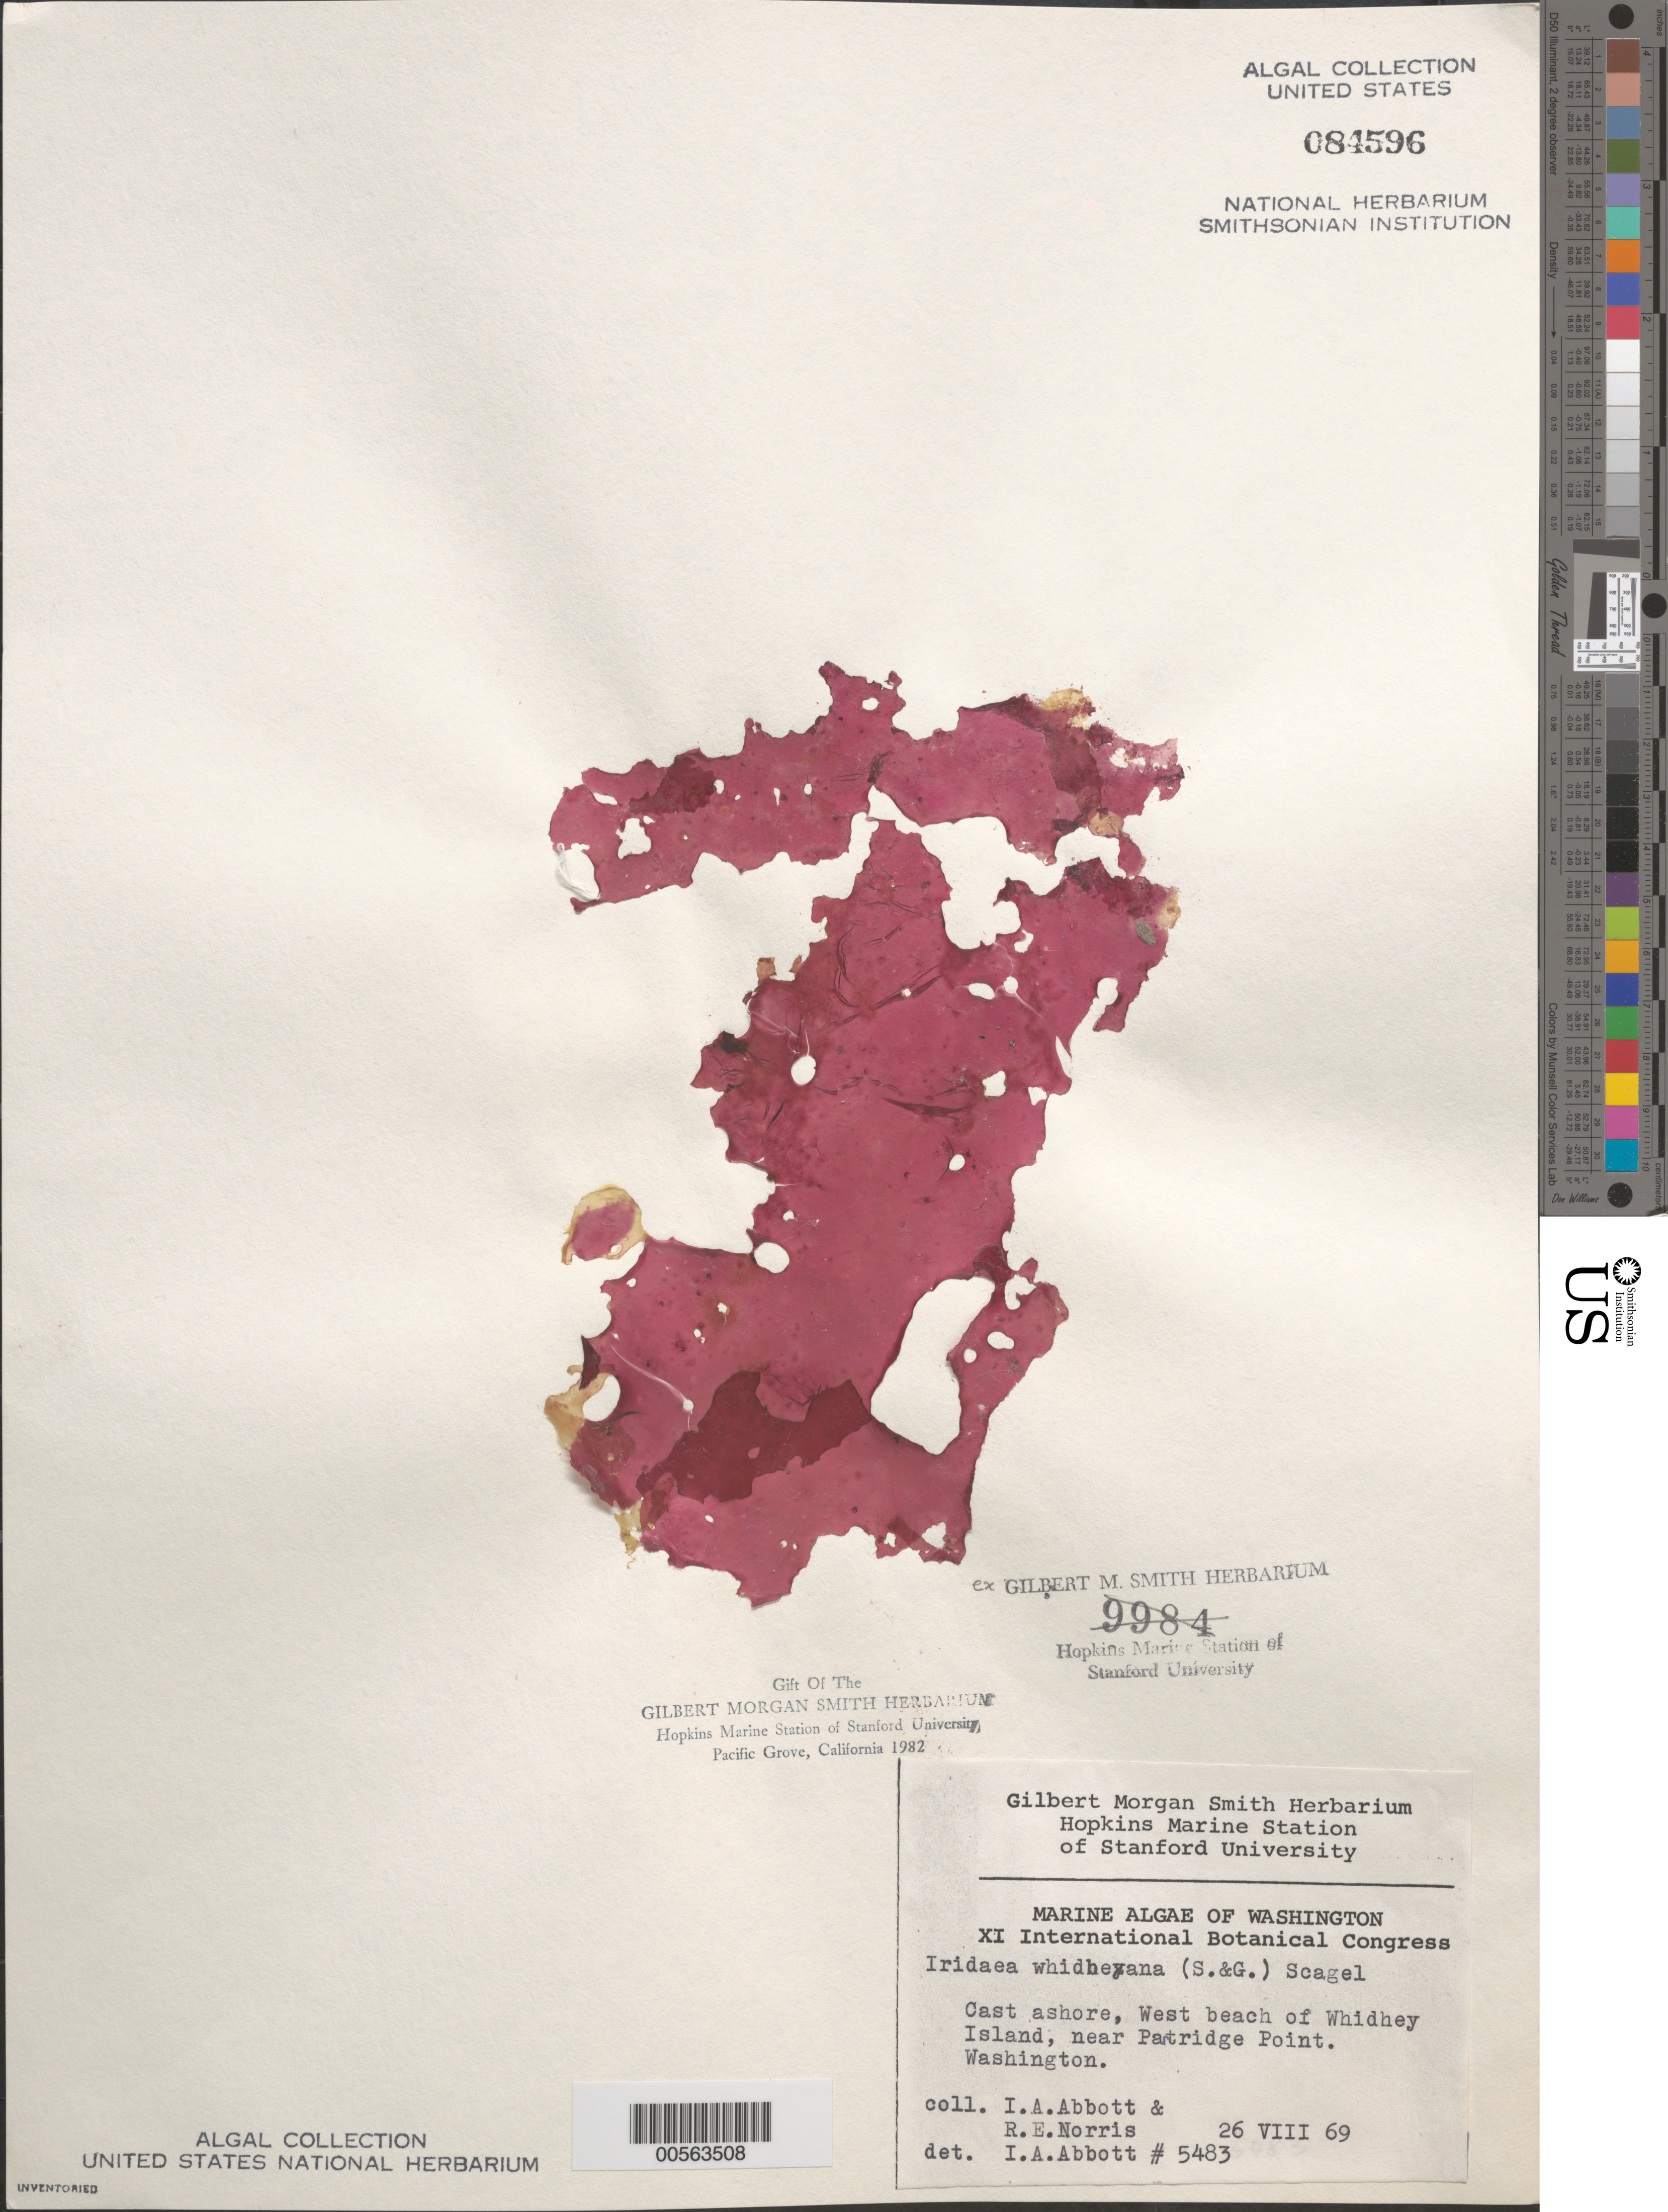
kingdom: Plantae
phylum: Rhodophyta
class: Florideophyceae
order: Gigartinales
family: Gigartinaceae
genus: Mazzaella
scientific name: Mazzaella sanguinea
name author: (Setchell & N.L. Gardner) Hommersand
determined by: Algae name updating Project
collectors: I. A. Abbott & R. E. Norris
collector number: IAA 5483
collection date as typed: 26 Aug 1969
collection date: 1969-08-26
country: United States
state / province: Washington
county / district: Island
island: Whidbey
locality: West Beach near Partridge Point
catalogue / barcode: US 84596